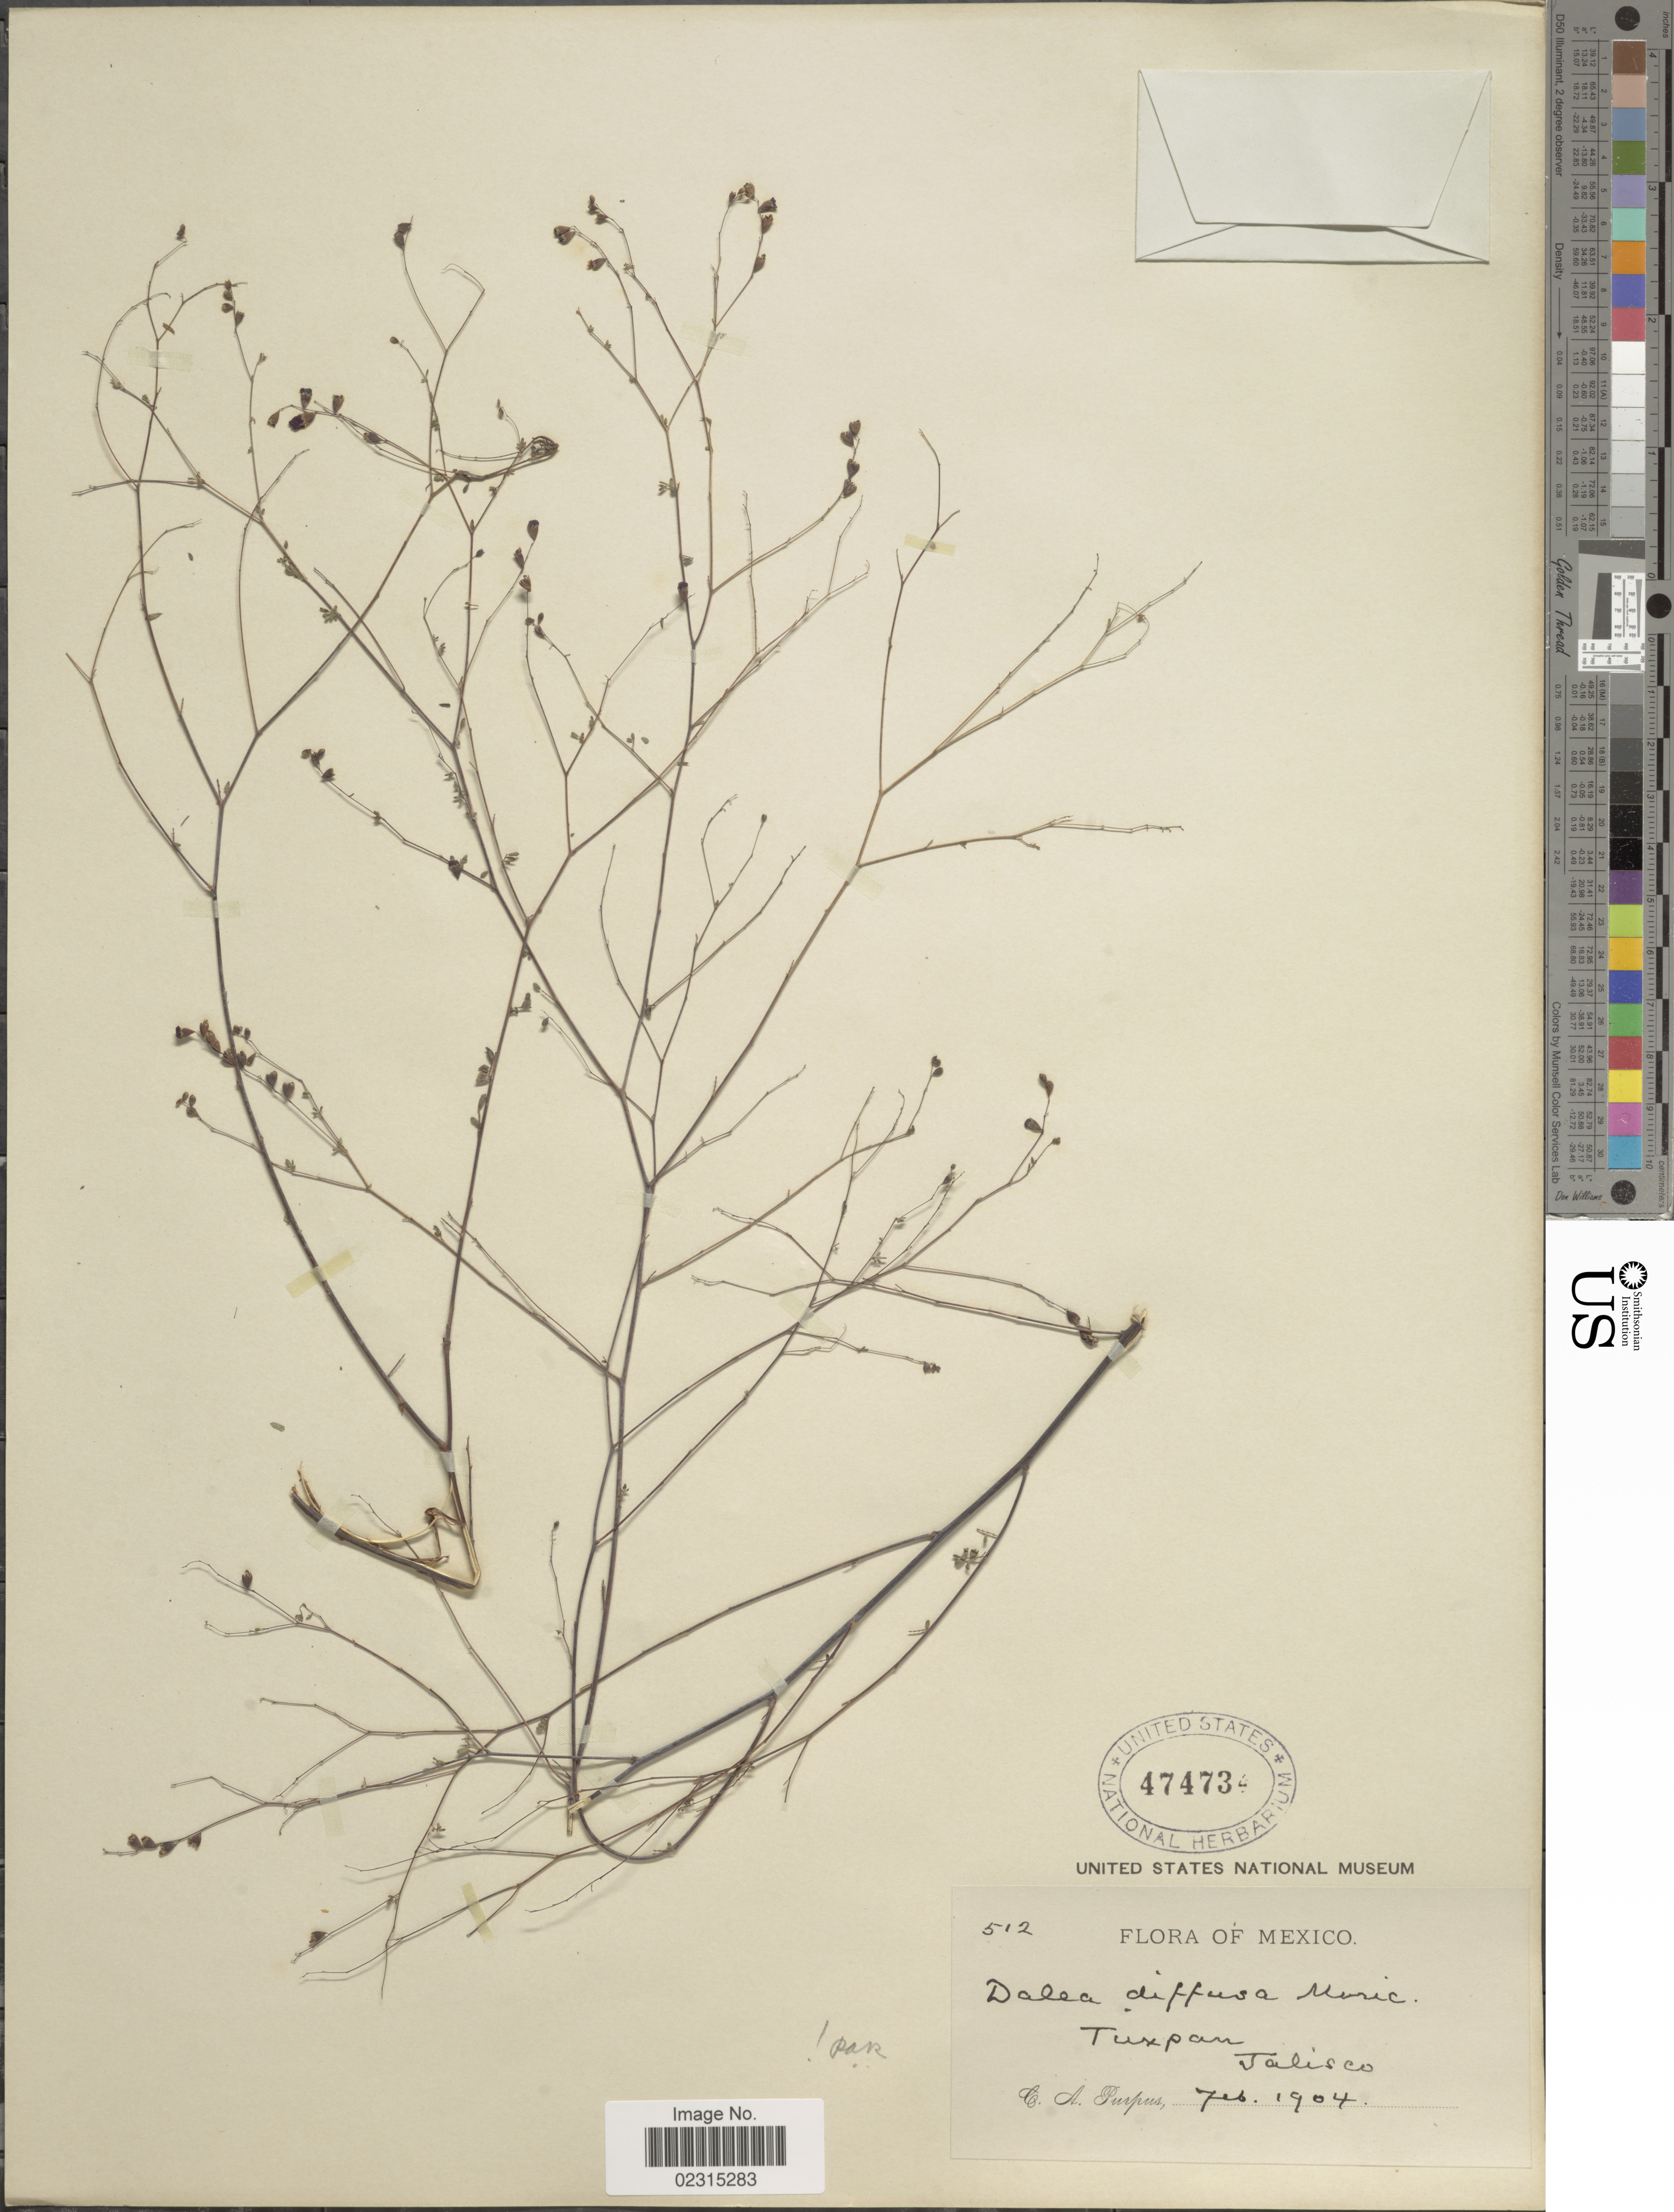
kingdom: Plantae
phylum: Tracheophyta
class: Magnoliopsida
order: Fabales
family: Fabaceae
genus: Marina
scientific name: Marina diffusa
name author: (Moric.) Barneby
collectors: C. A. Purpus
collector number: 512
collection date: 1904-02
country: Mexico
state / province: Jalisco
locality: Tuxpan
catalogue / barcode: US 474734